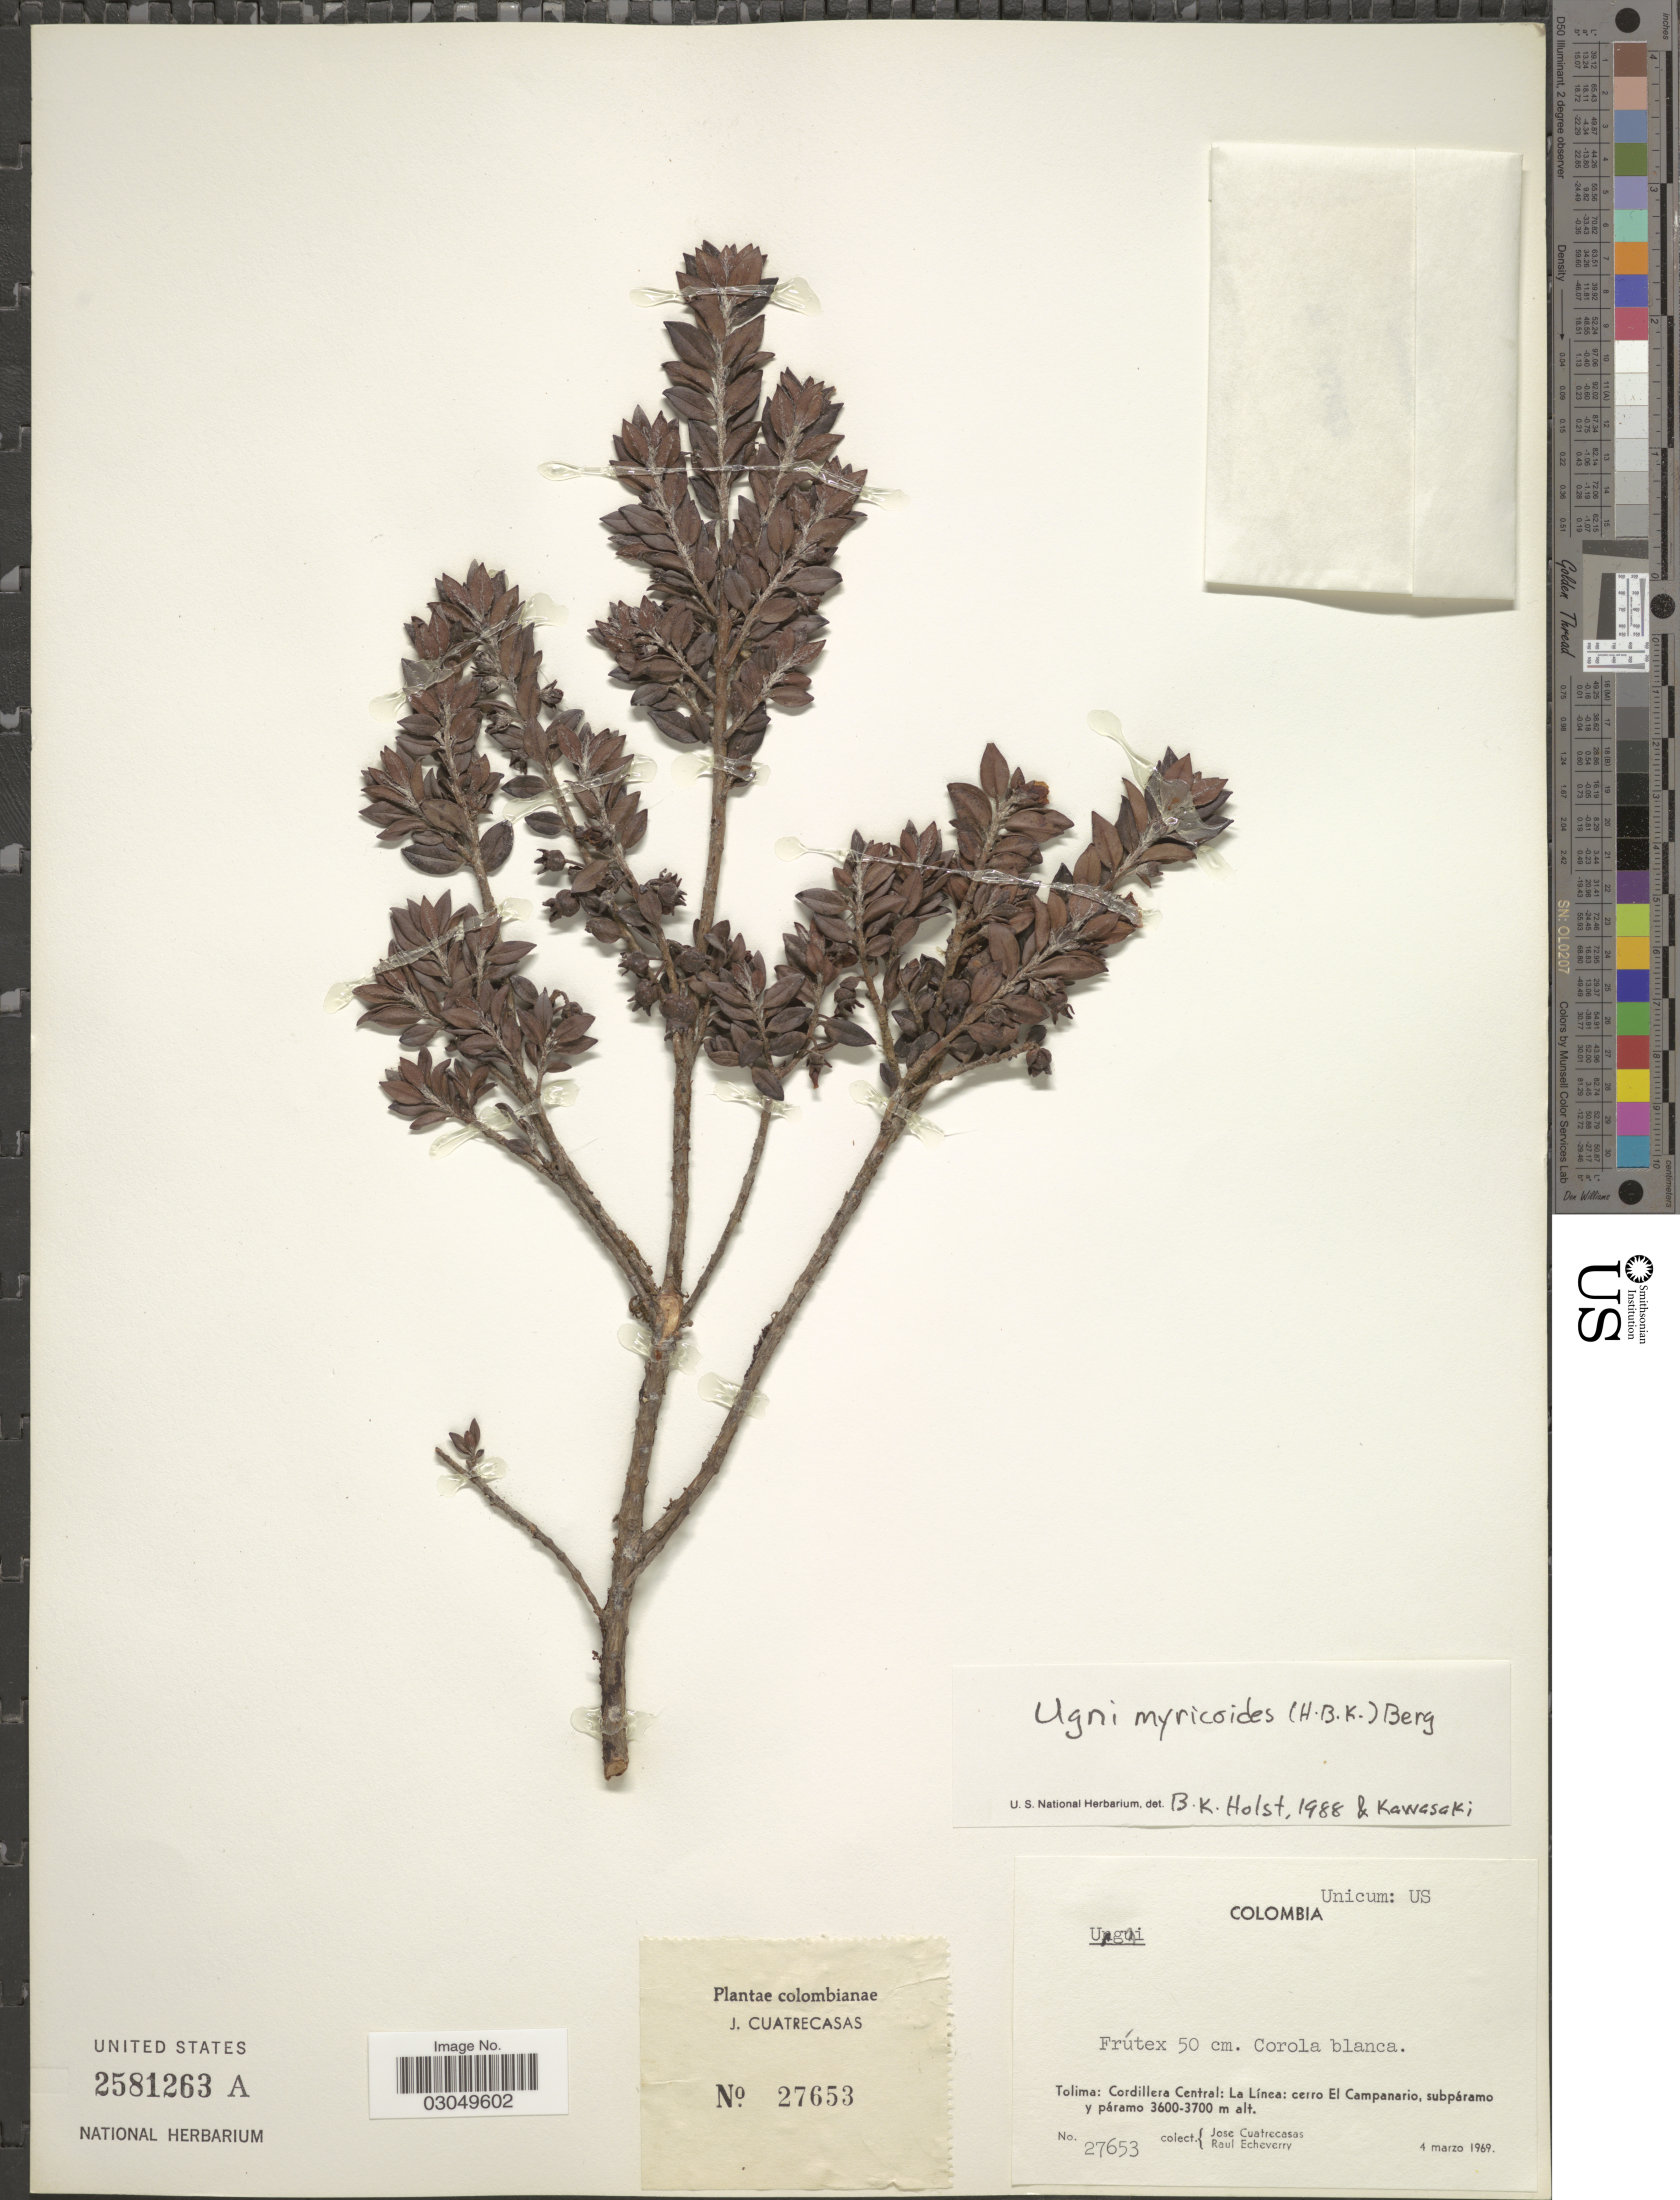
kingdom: Plantae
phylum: Tracheophyta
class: Magnoliopsida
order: Myrtales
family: Myrtaceae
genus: Ugni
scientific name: Ugni myricoides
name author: (Kunth) O. Berg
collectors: J. Cuatrecasas & R. Echeverry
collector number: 27653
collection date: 1969-03-04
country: Colombia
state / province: Tolima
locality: Cordillera Central: La Línea: cerro El Campanario.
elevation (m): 3600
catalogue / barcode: US 2581263A